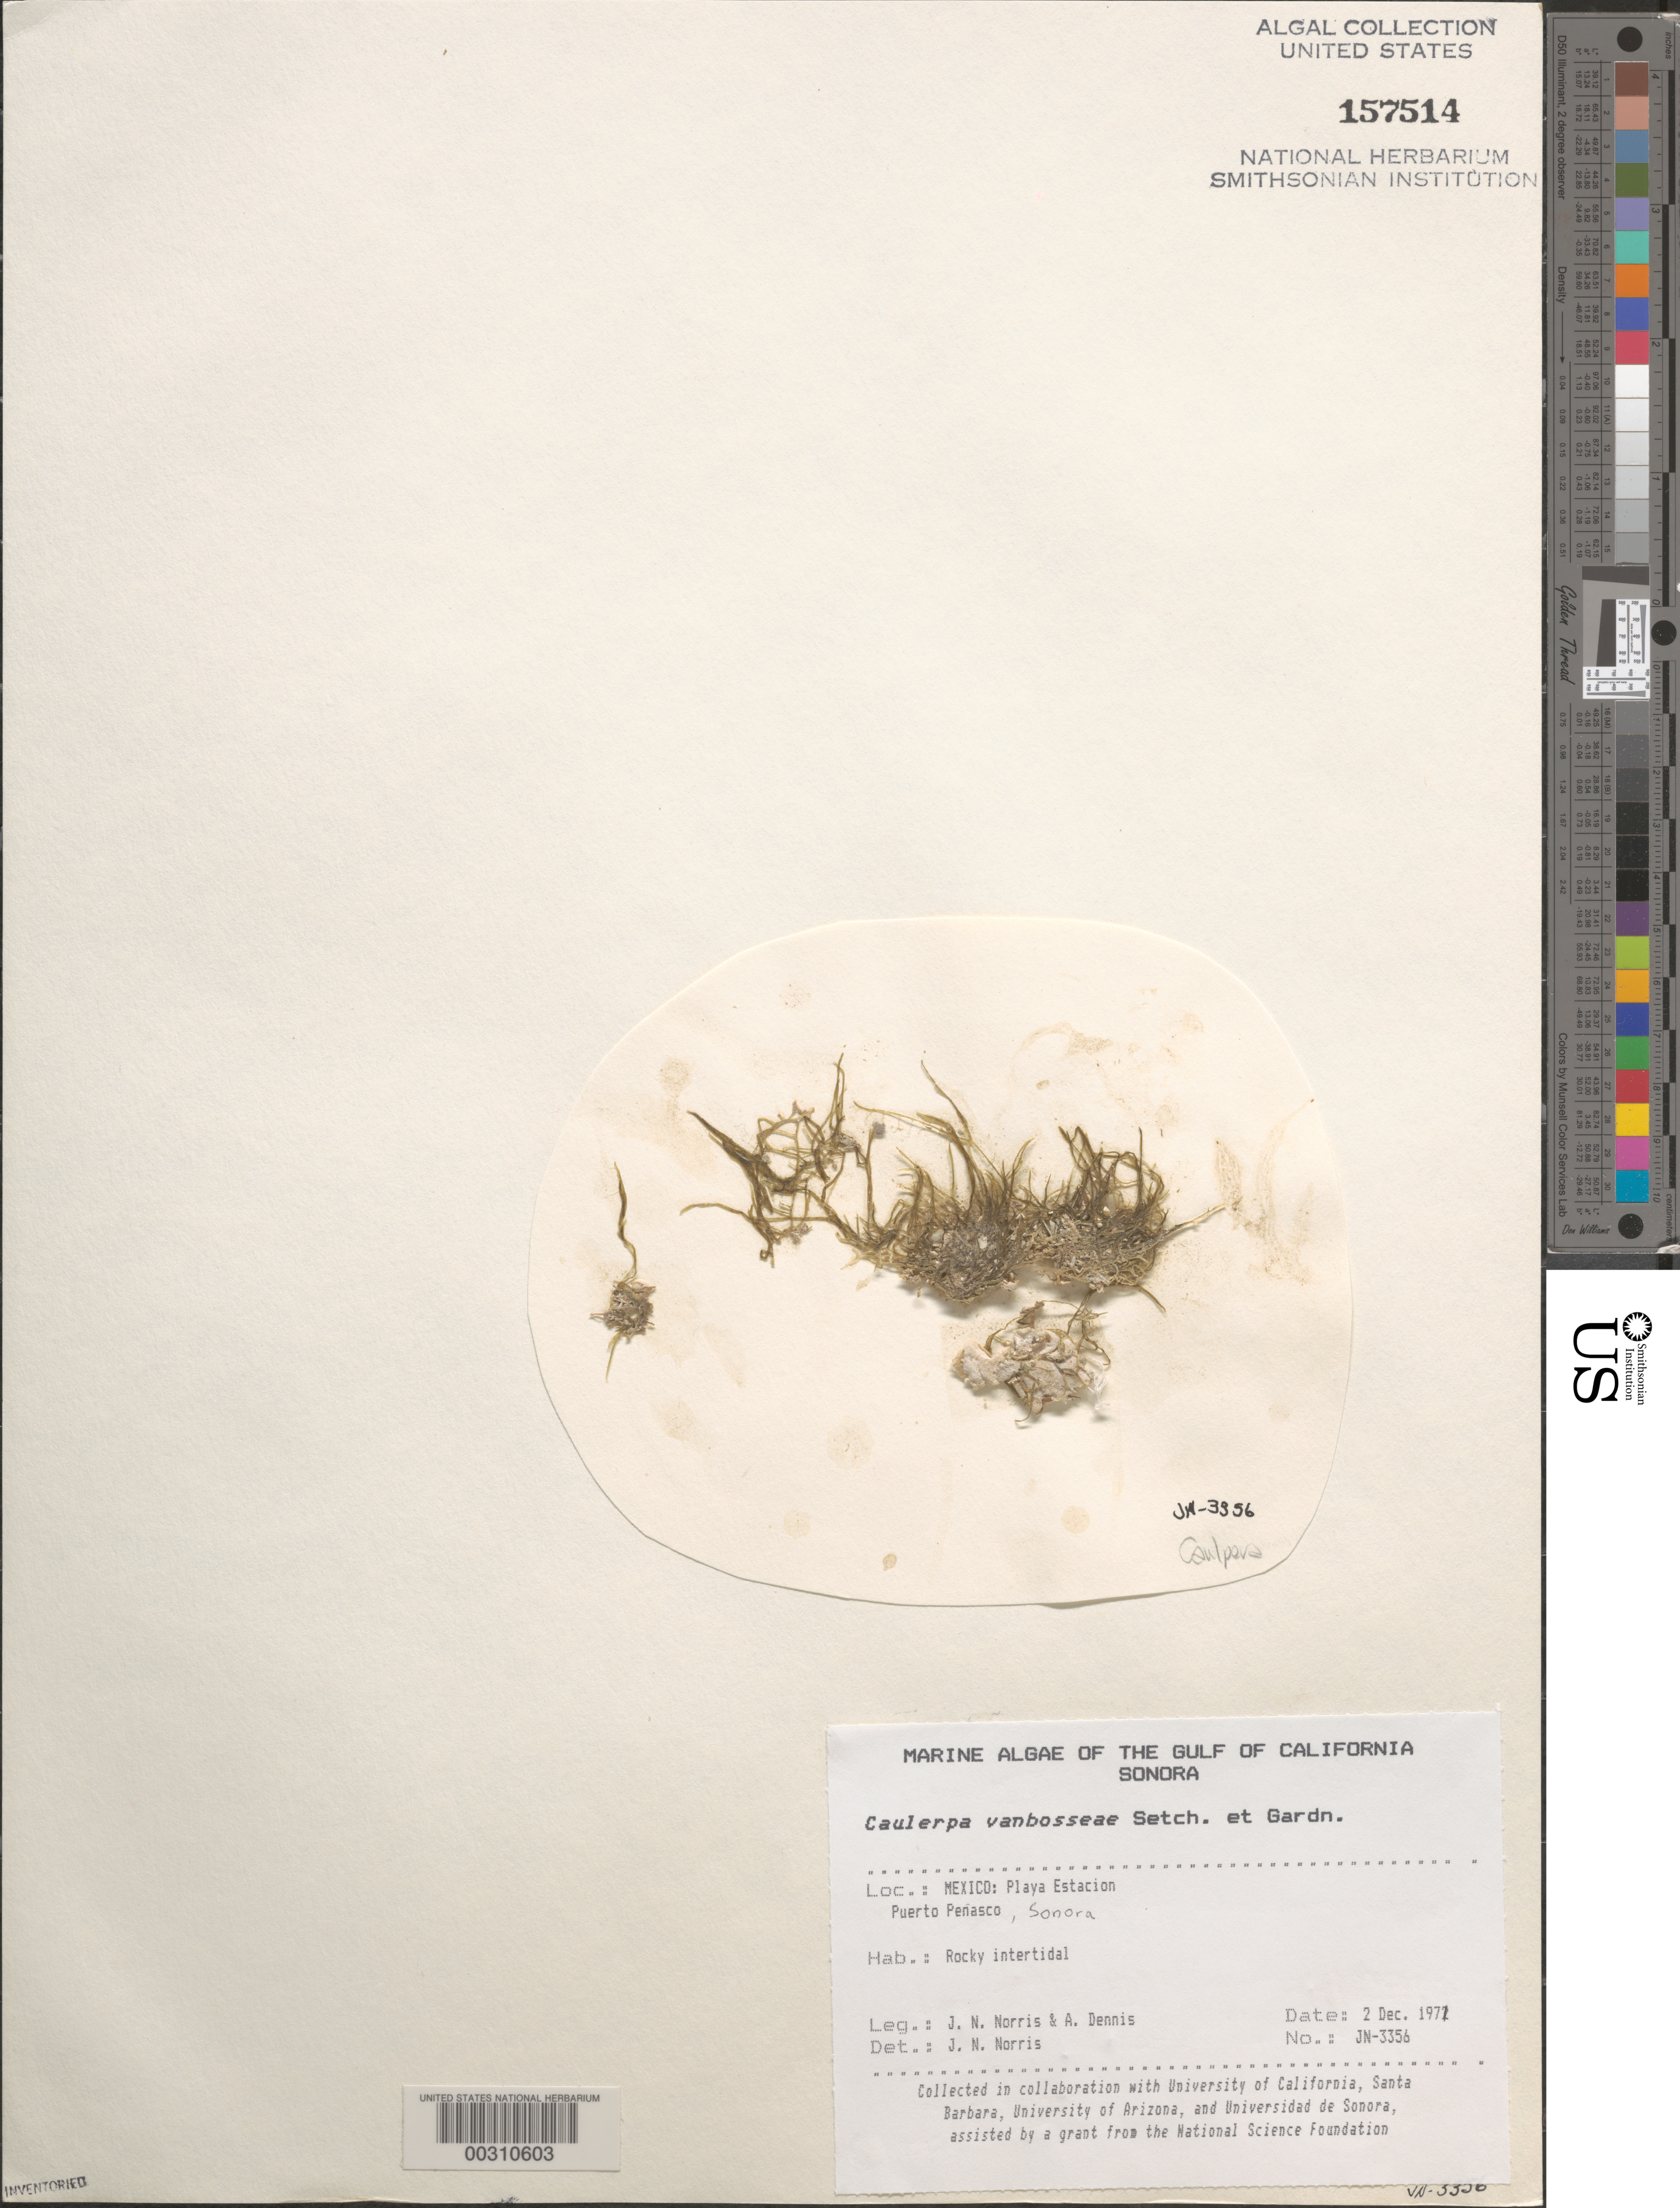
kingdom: Plantae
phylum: Chlorophyta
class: Ulvophyceae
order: Ulvales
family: Ulvaceae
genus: Ulva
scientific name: Ulva linza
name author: L.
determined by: Algae name updating Project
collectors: J. N. Norris & A. Dennis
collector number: JN-3356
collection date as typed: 02 Dec 1971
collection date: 1971-12-02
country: Mexico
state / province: Sonora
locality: Playa Estacion, Puerto Penasco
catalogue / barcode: US 157514